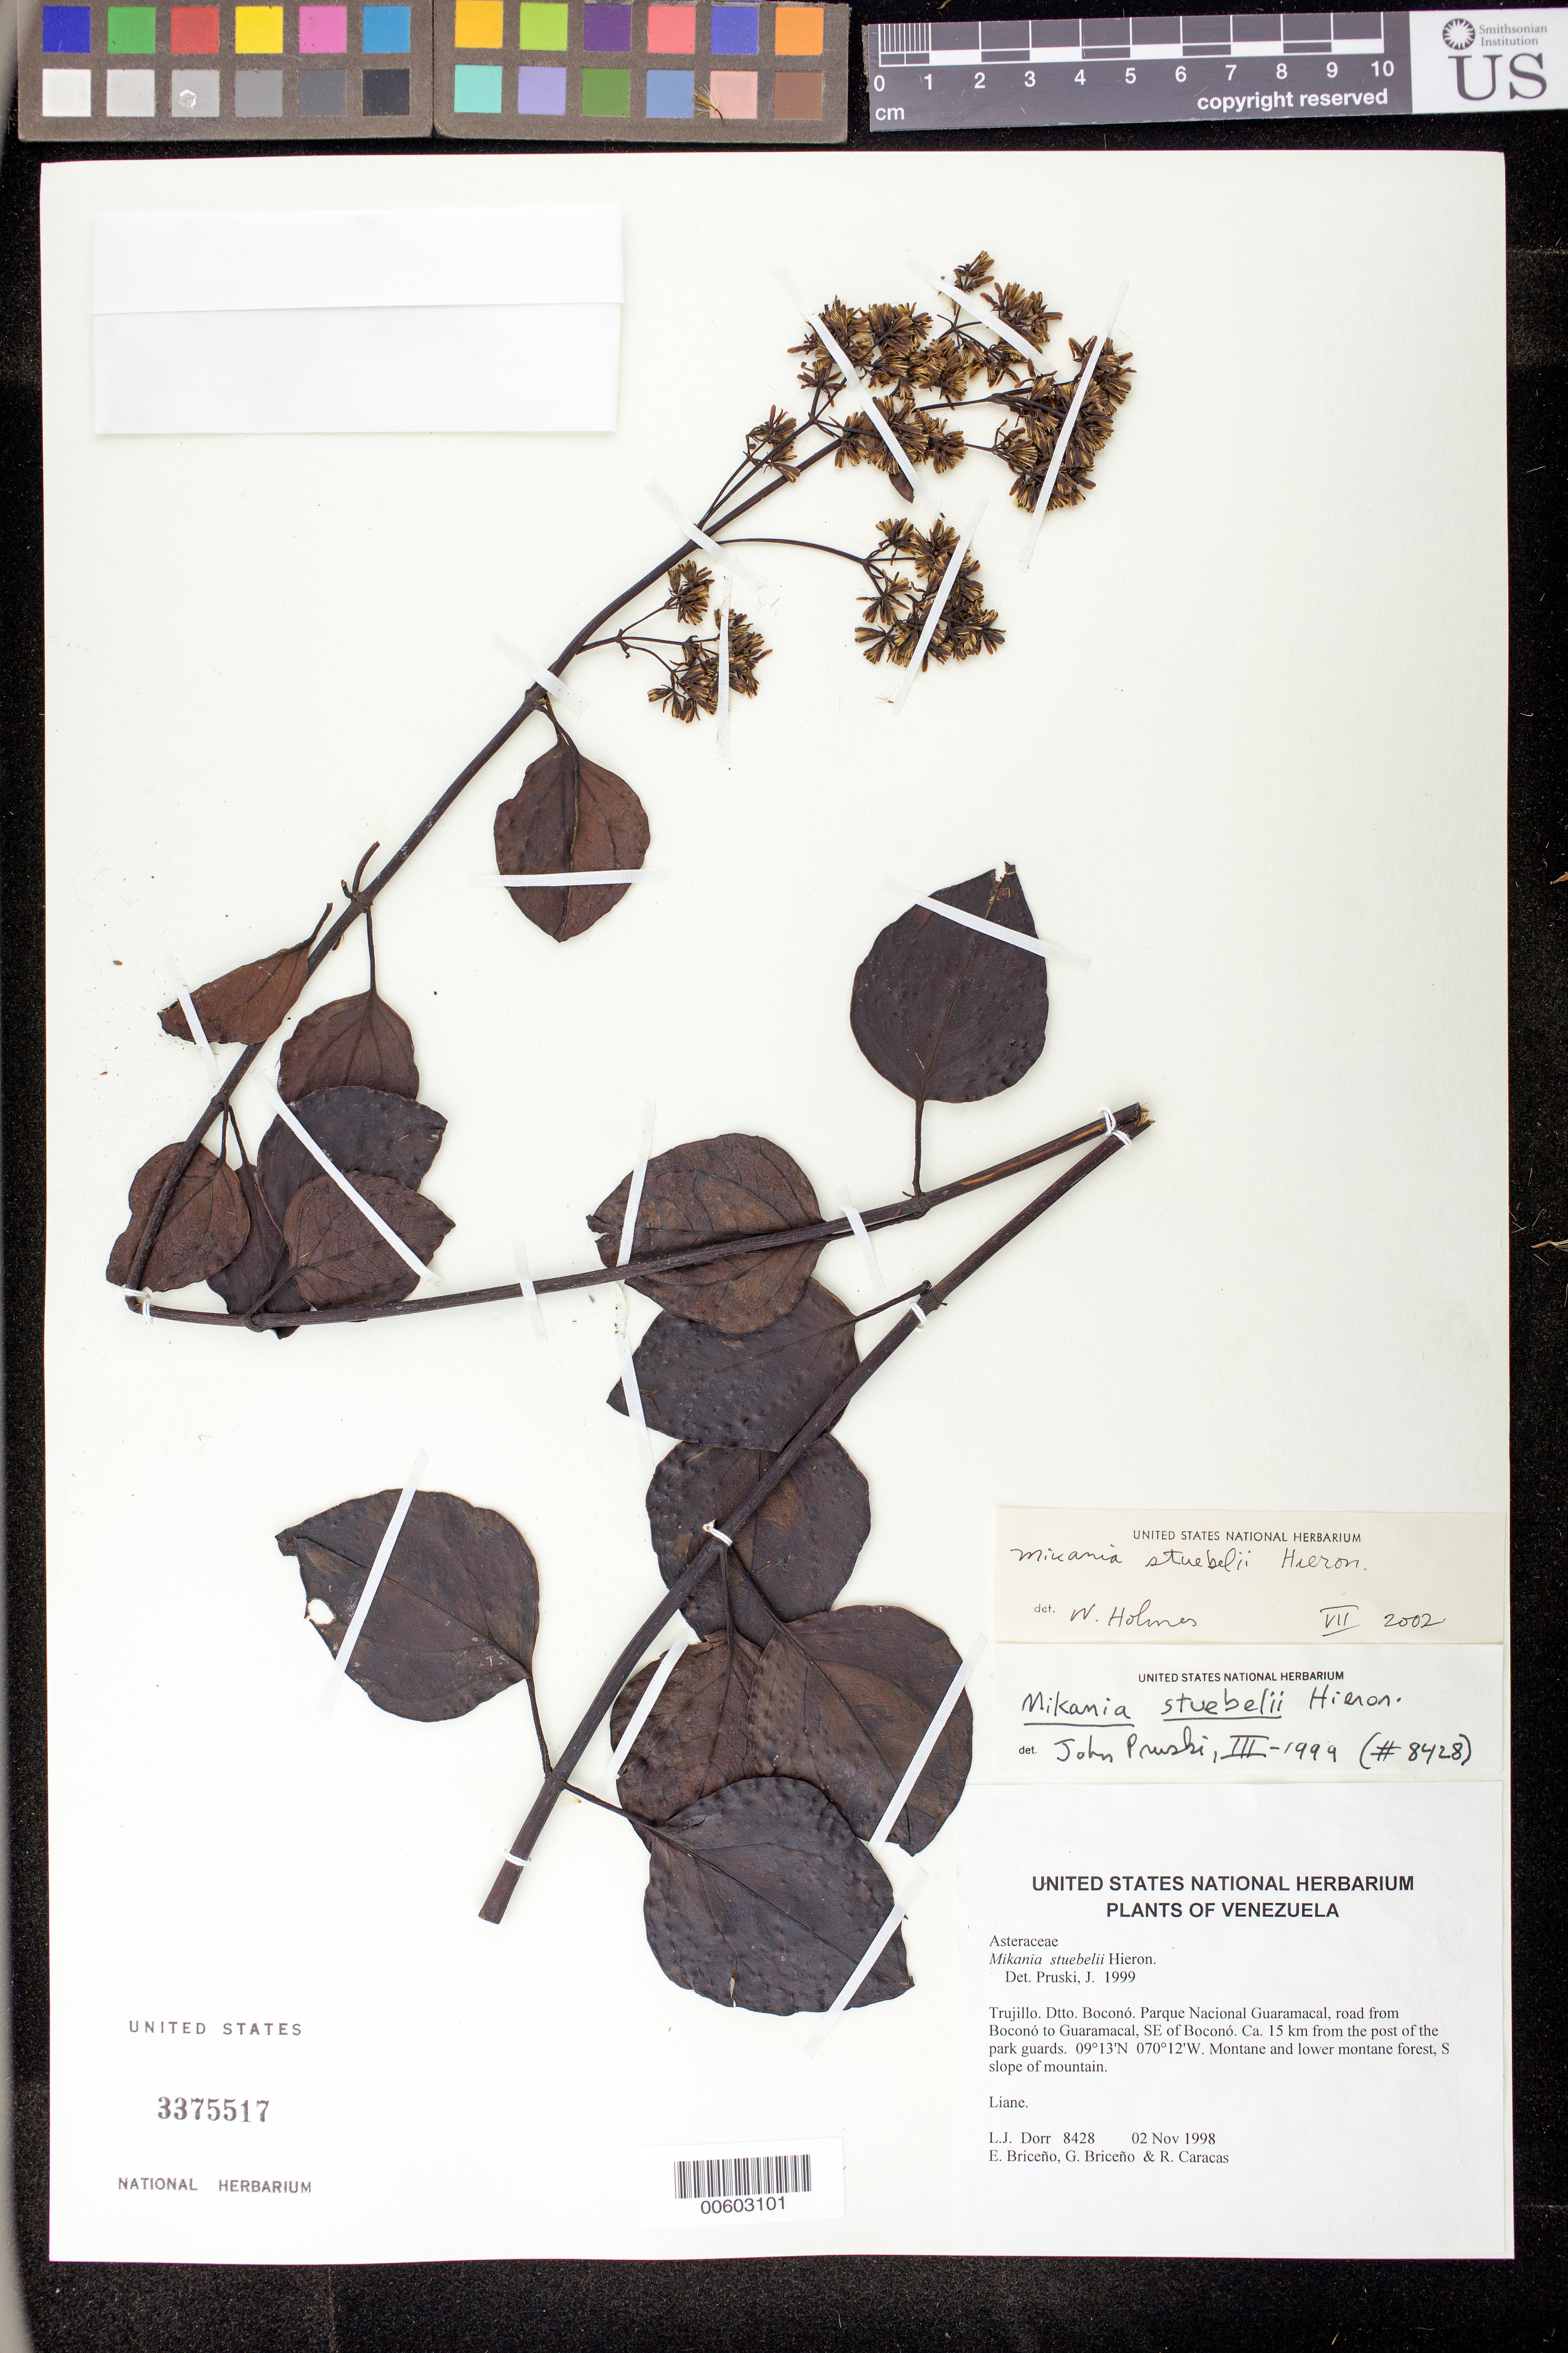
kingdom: Plantae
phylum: Tracheophyta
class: Magnoliopsida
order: Asterales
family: Asteraceae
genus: Mikania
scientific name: Mikania stuebelii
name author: Hieron.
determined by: Pruski, J. F.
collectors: L. J. Dorr, E. Briceño, G. Briceño & R. Caracas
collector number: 8428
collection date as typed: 02 Nov 1998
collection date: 1998-11-02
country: Venezuela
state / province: Trujillo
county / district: Boconó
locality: Parque Nacional Guaramacal, road from Boconó to Guaramacal, SE of Boconó, ca. 15 km from the post of the park guards.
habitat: Montane and lower montane forest, S slope of mountain.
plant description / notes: MO, PORT, US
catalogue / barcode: US 3375517